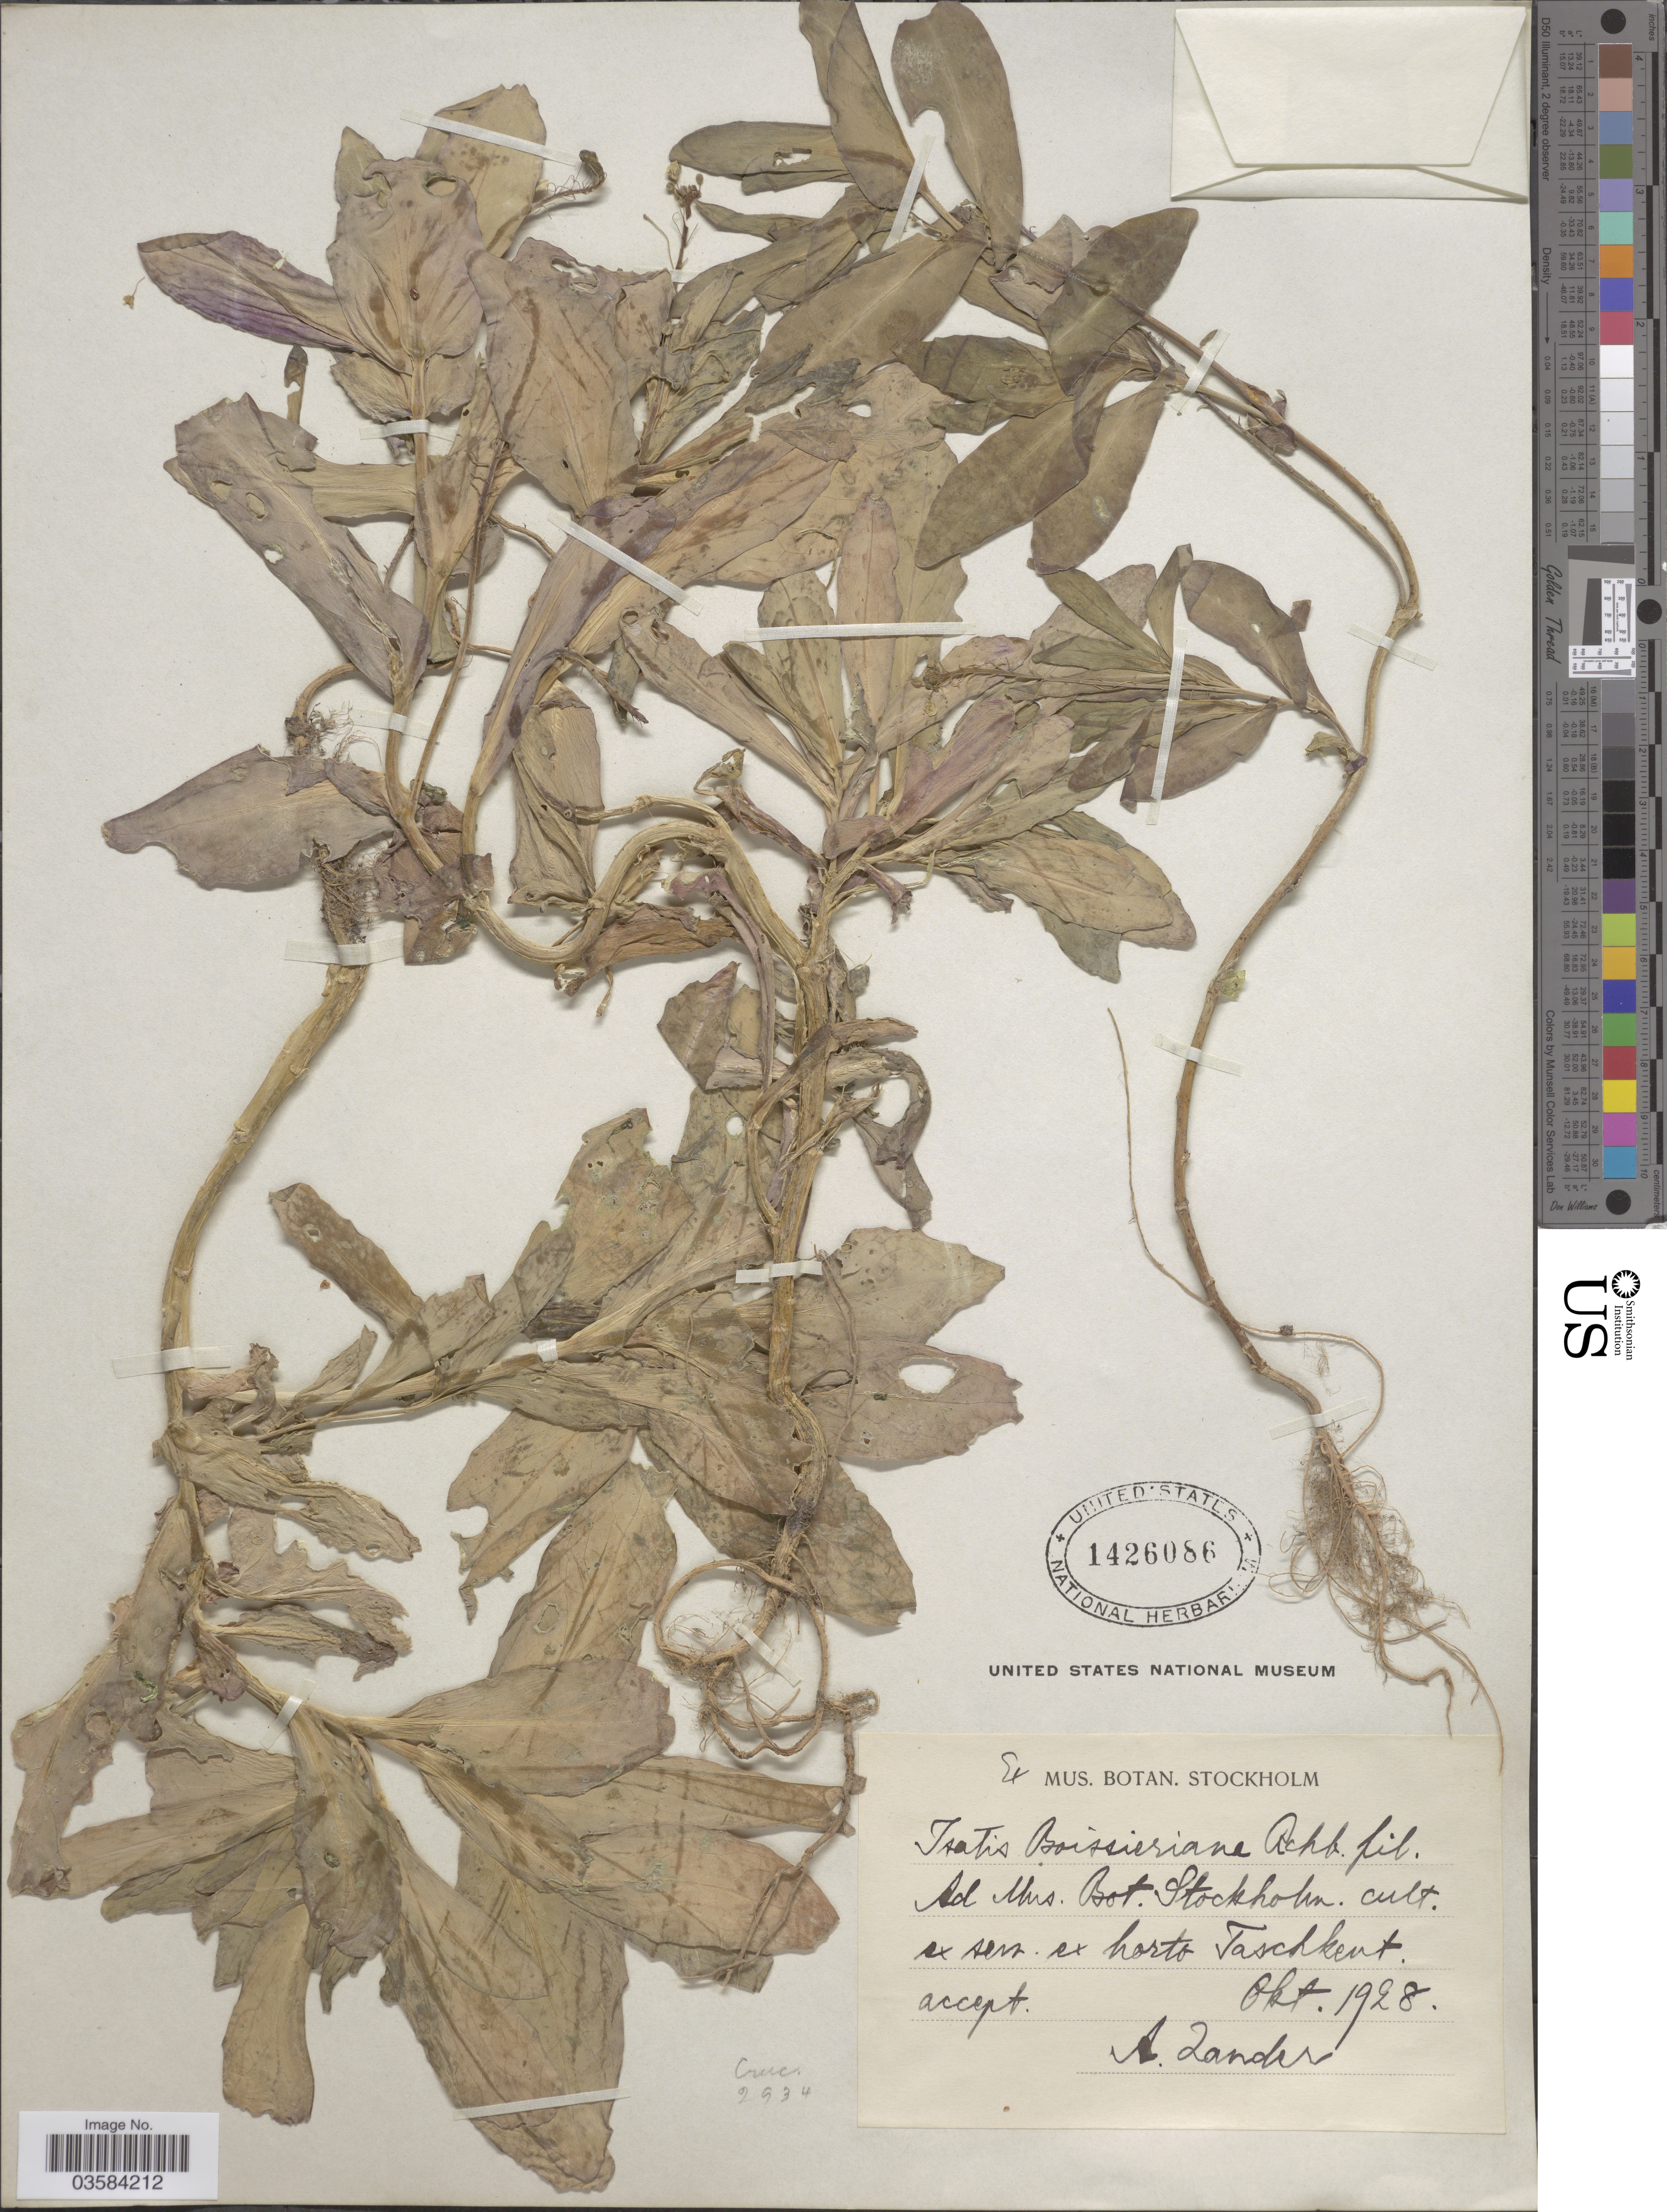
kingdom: Plantae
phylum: Tracheophyta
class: Magnoliopsida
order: Brassicales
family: Brassicaceae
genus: Isatis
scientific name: Isatis boissieriana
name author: Rchb. f.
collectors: A. Zander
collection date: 1928-10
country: Sweden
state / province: Stockholm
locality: Ad Mus. Bot. Stockholm. cult. ex. sers. ex hortoTaschkent.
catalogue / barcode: US 1426086